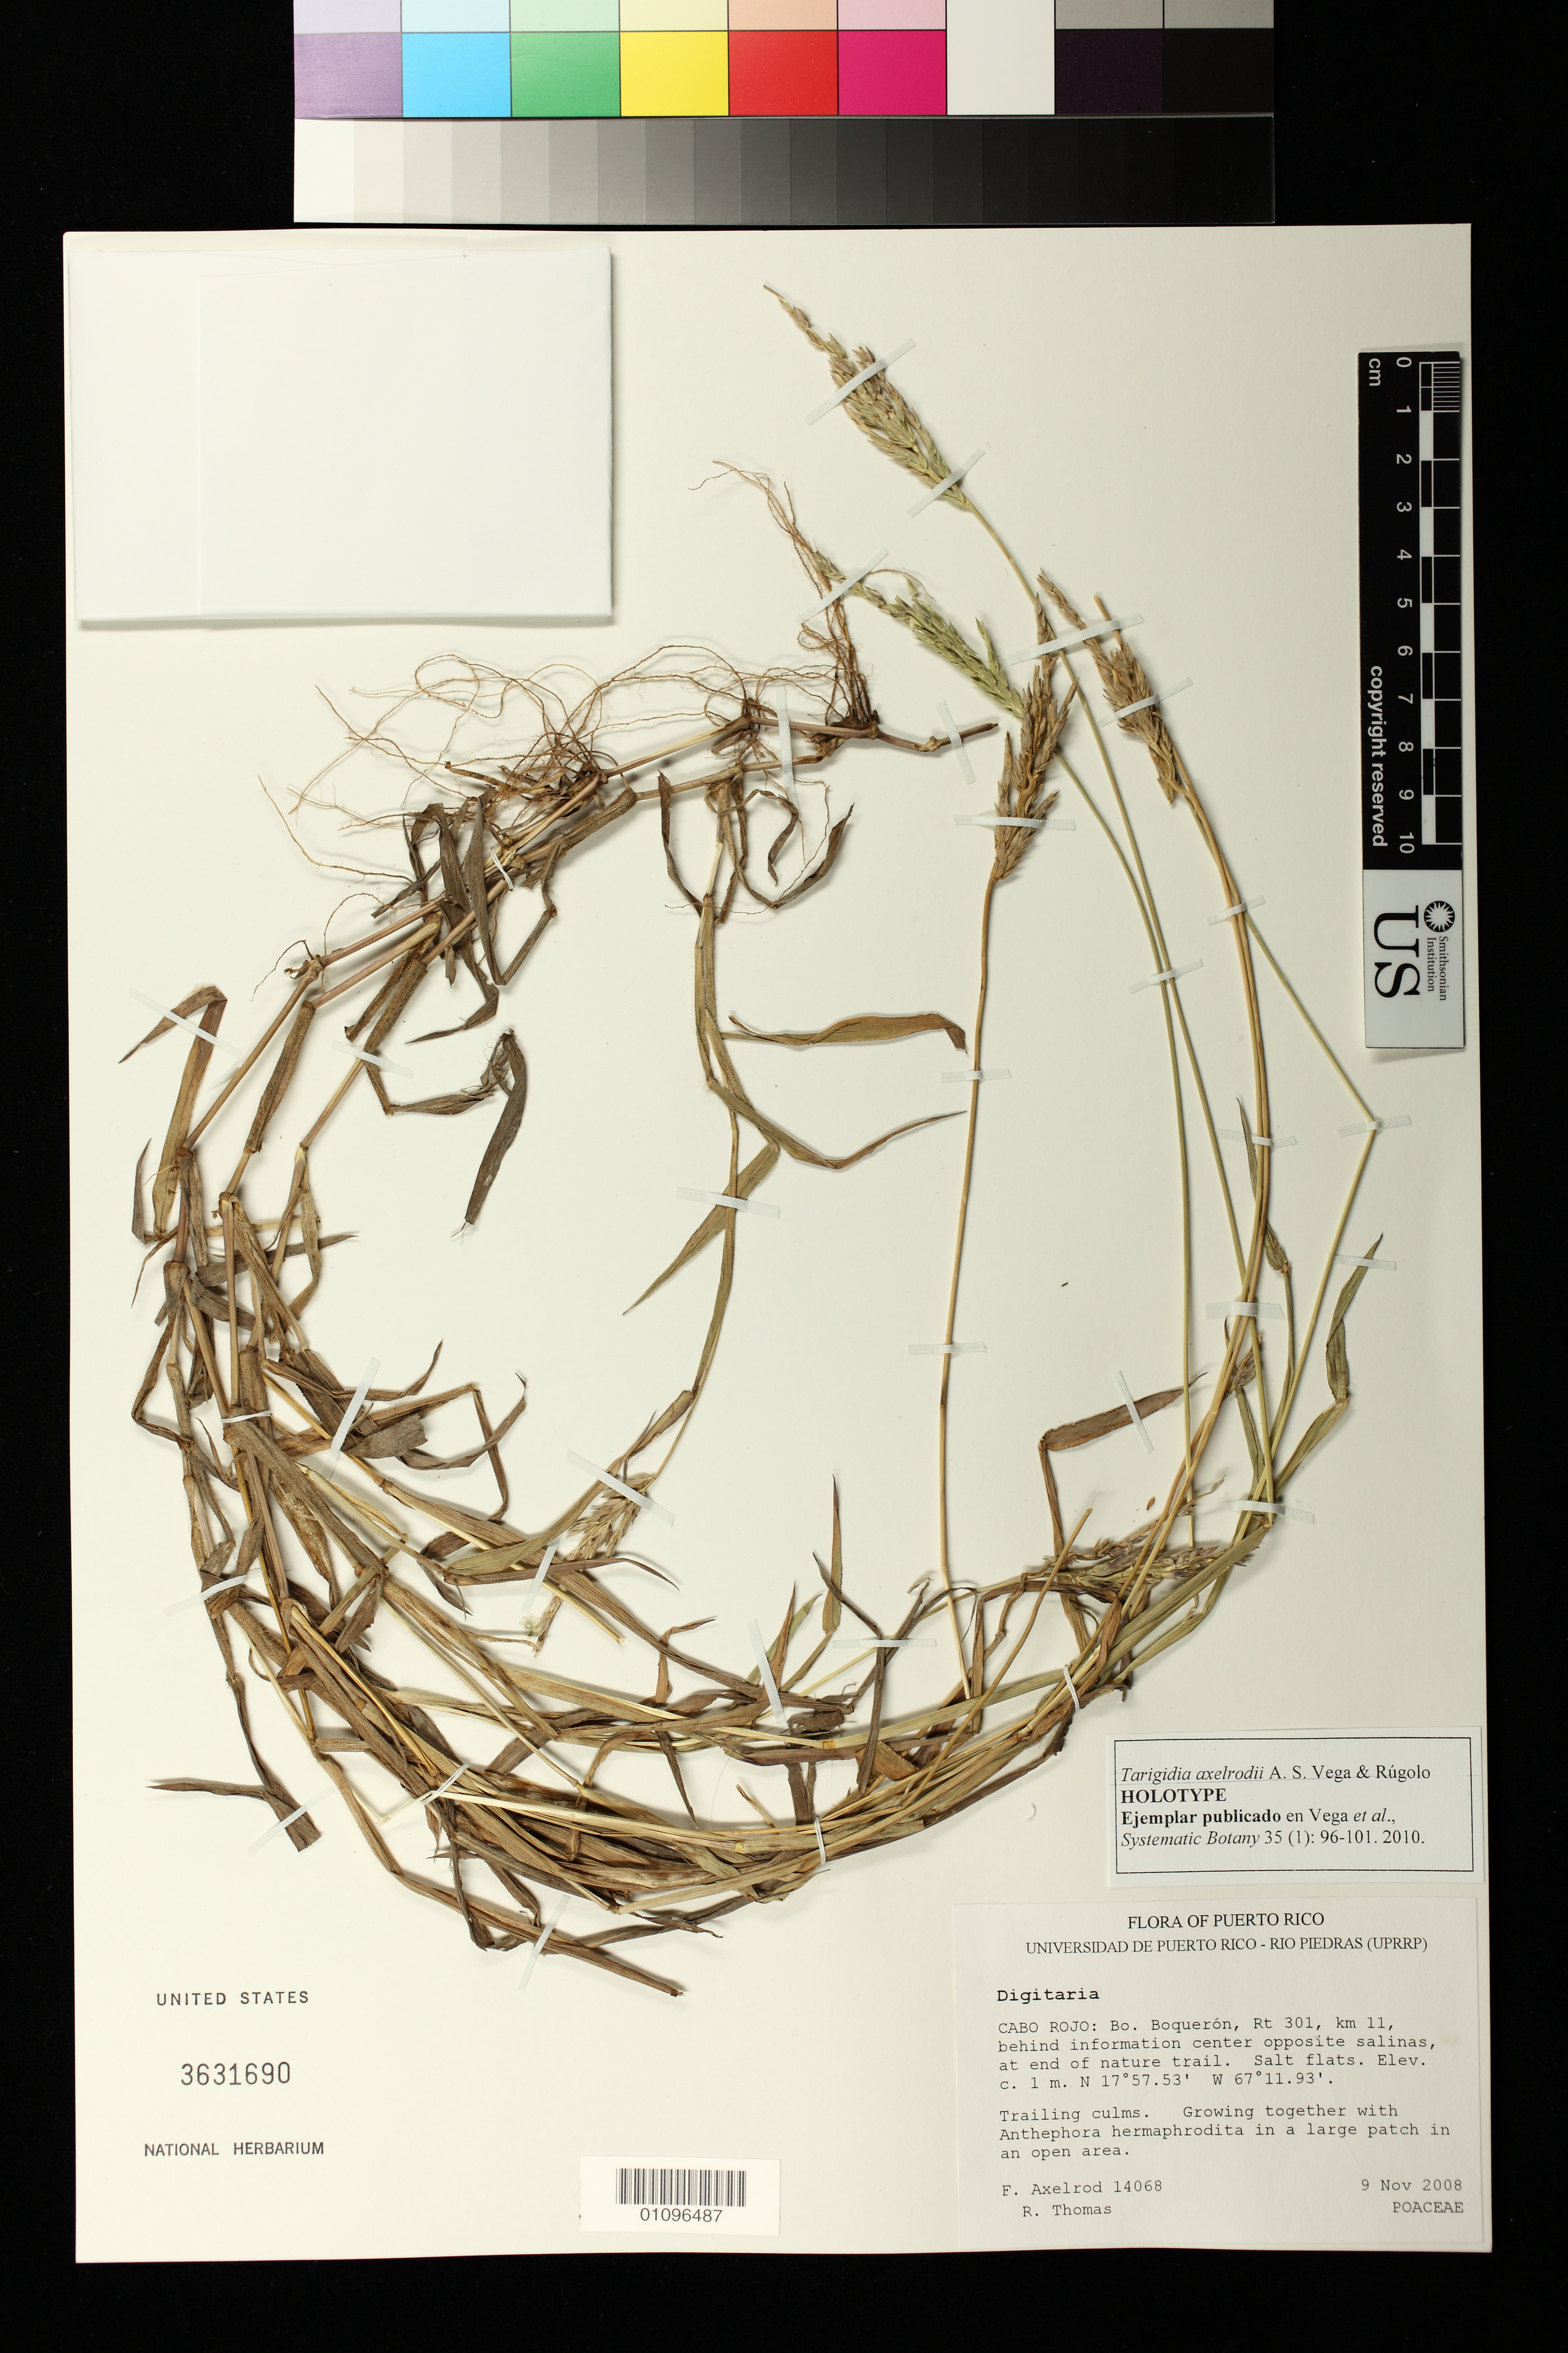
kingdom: Plantae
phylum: Tracheophyta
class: Liliopsida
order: Poales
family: Poaceae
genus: Tarigidia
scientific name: Tarigidia axelrodii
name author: A.S. Vega & Rúgolo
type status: Holotype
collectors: F. S. Axelrod & R. Thomas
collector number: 14068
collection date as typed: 09 Nov 2008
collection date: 2008-11-09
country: Puerto Rico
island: Puerto Rico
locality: Cabo Rojo: Bo. Boqueró, Rt. 301, km 11, behind information center opposite salinas, at end of nature trail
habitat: Salt flats; growing together with Anethephora hermaphrodita in a large patch in an open area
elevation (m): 1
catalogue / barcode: US 3637924